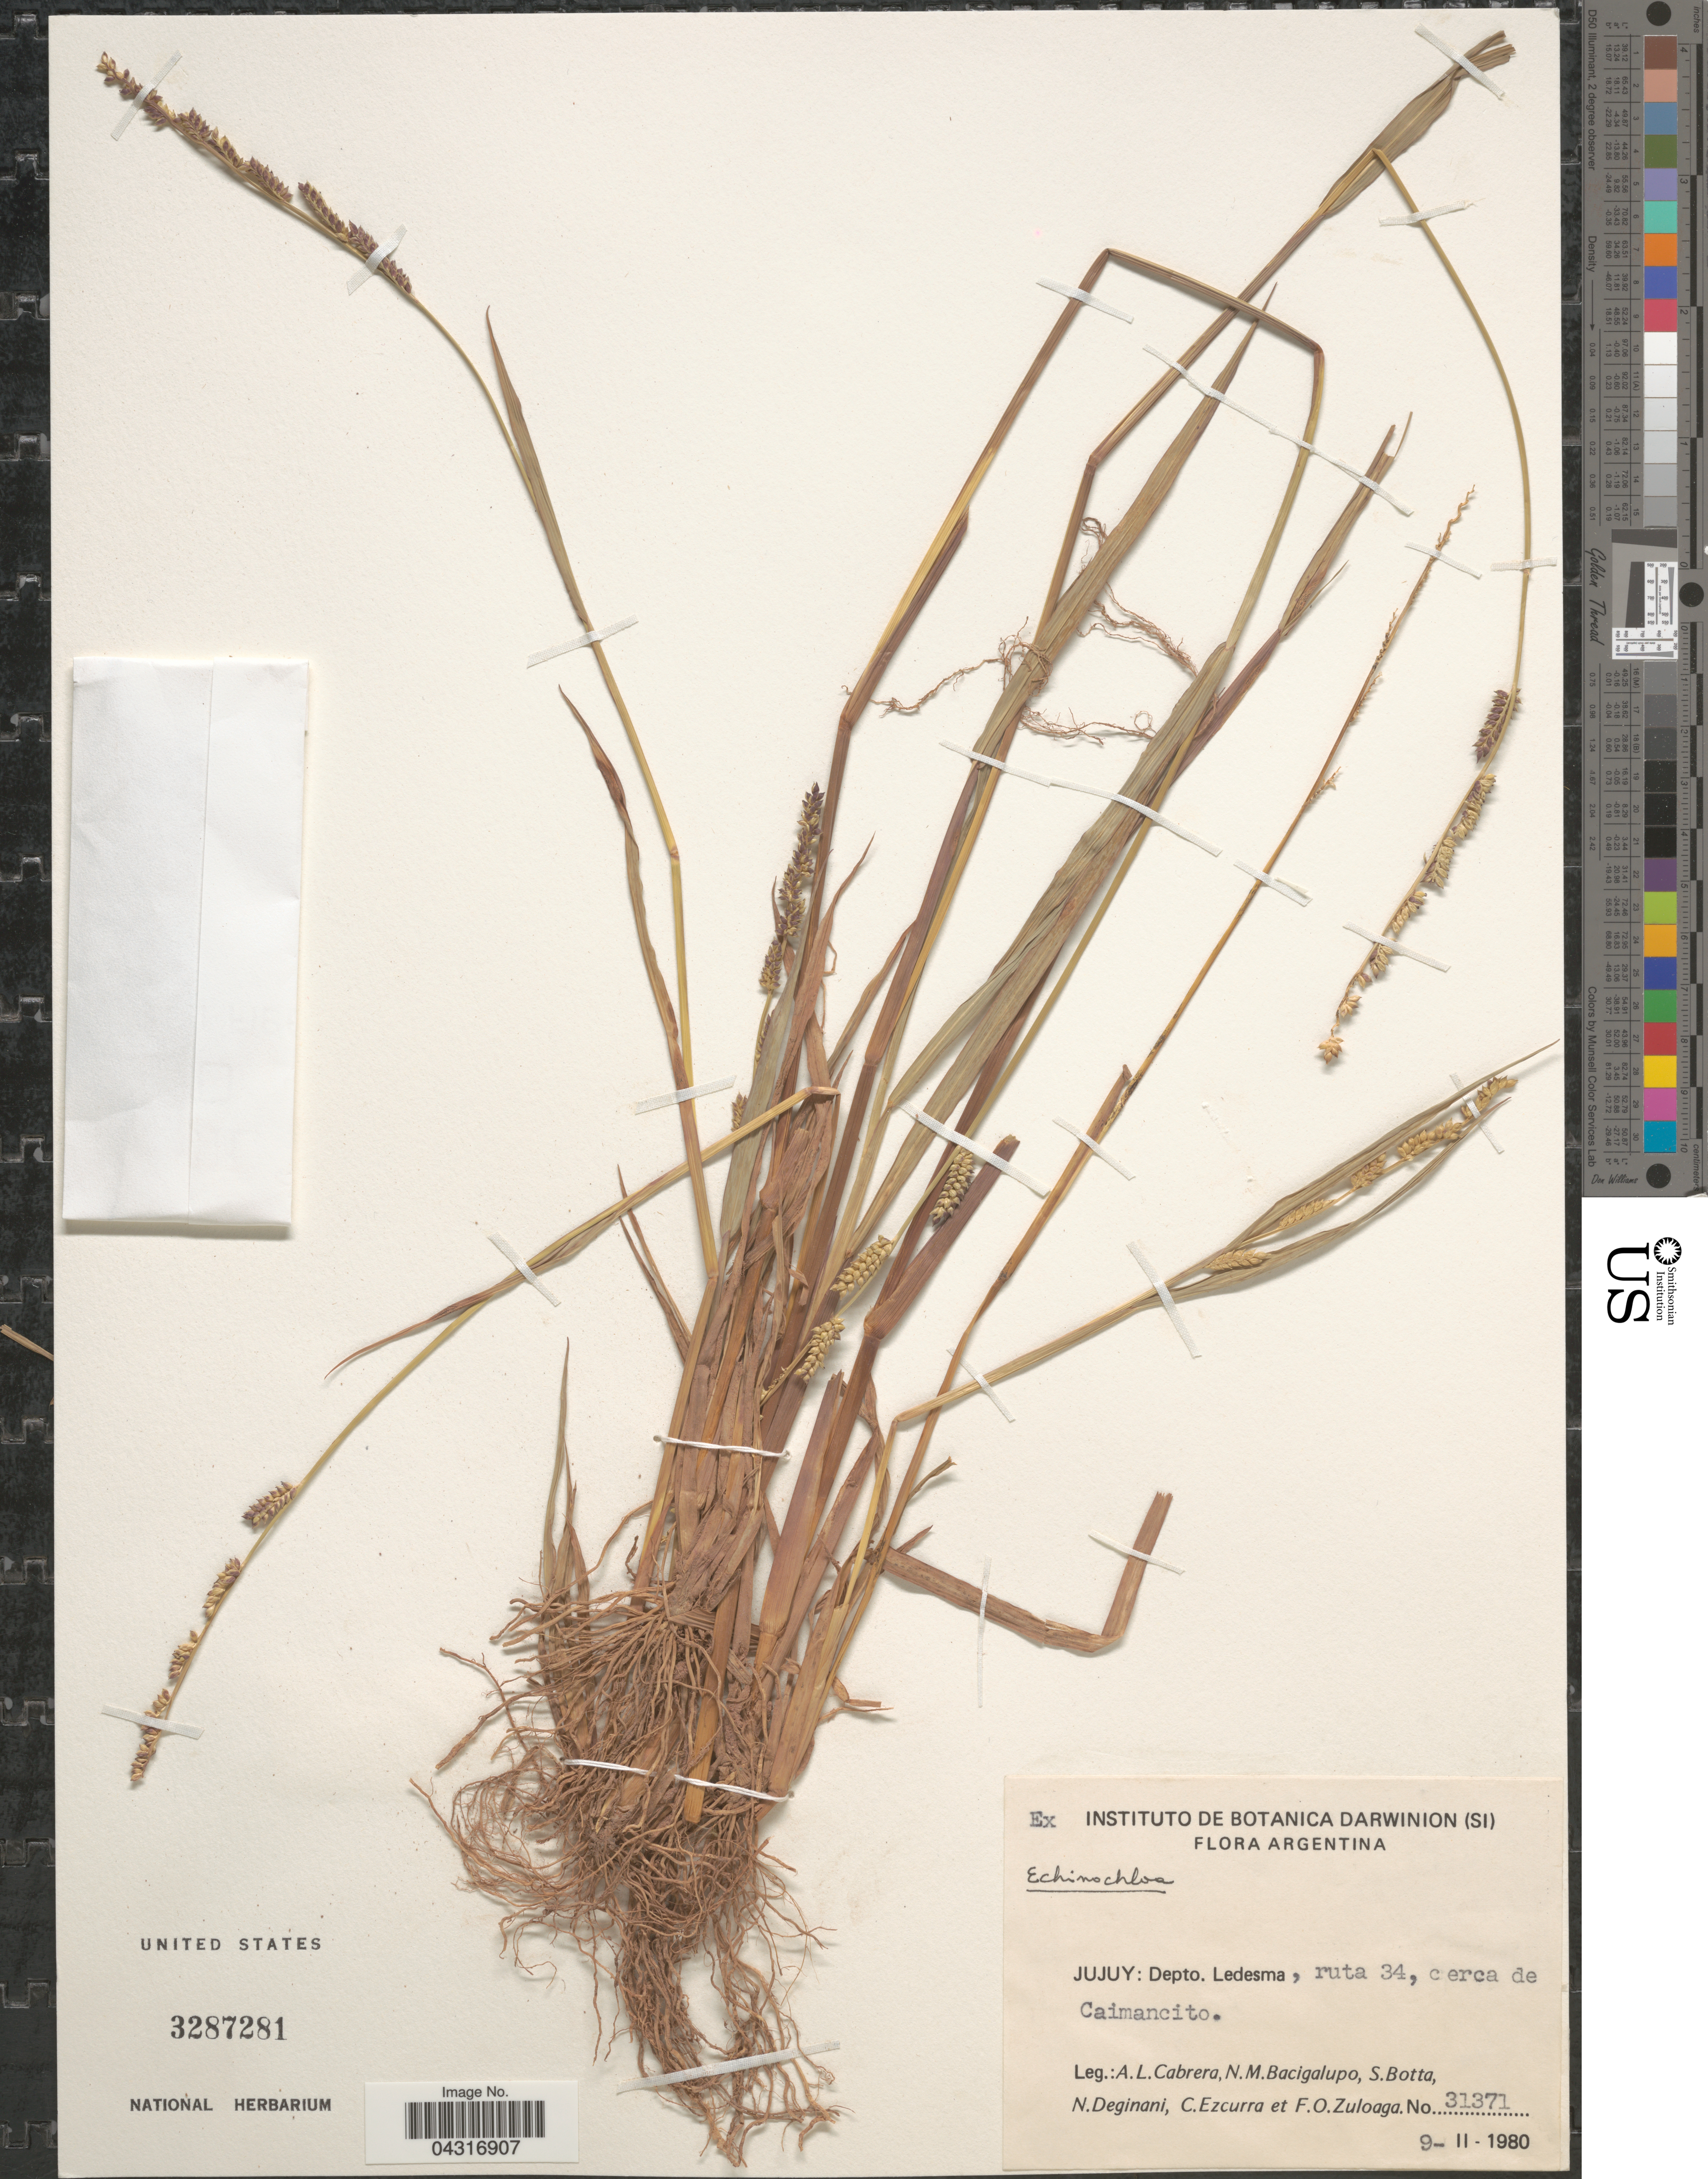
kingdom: Plantae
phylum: Tracheophyta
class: Liliopsida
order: Poales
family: Poaceae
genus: Echinochloa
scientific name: Echinochloa sp.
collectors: A. L. Cabrera, N. M. Bacigalupo, S. Botta, N. Deginani & et al.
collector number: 31371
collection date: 1980-02-09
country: Argentina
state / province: Jujuy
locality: Depto. Ledesma, ruta 34, cerca de Caimancito.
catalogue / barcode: US 3287281